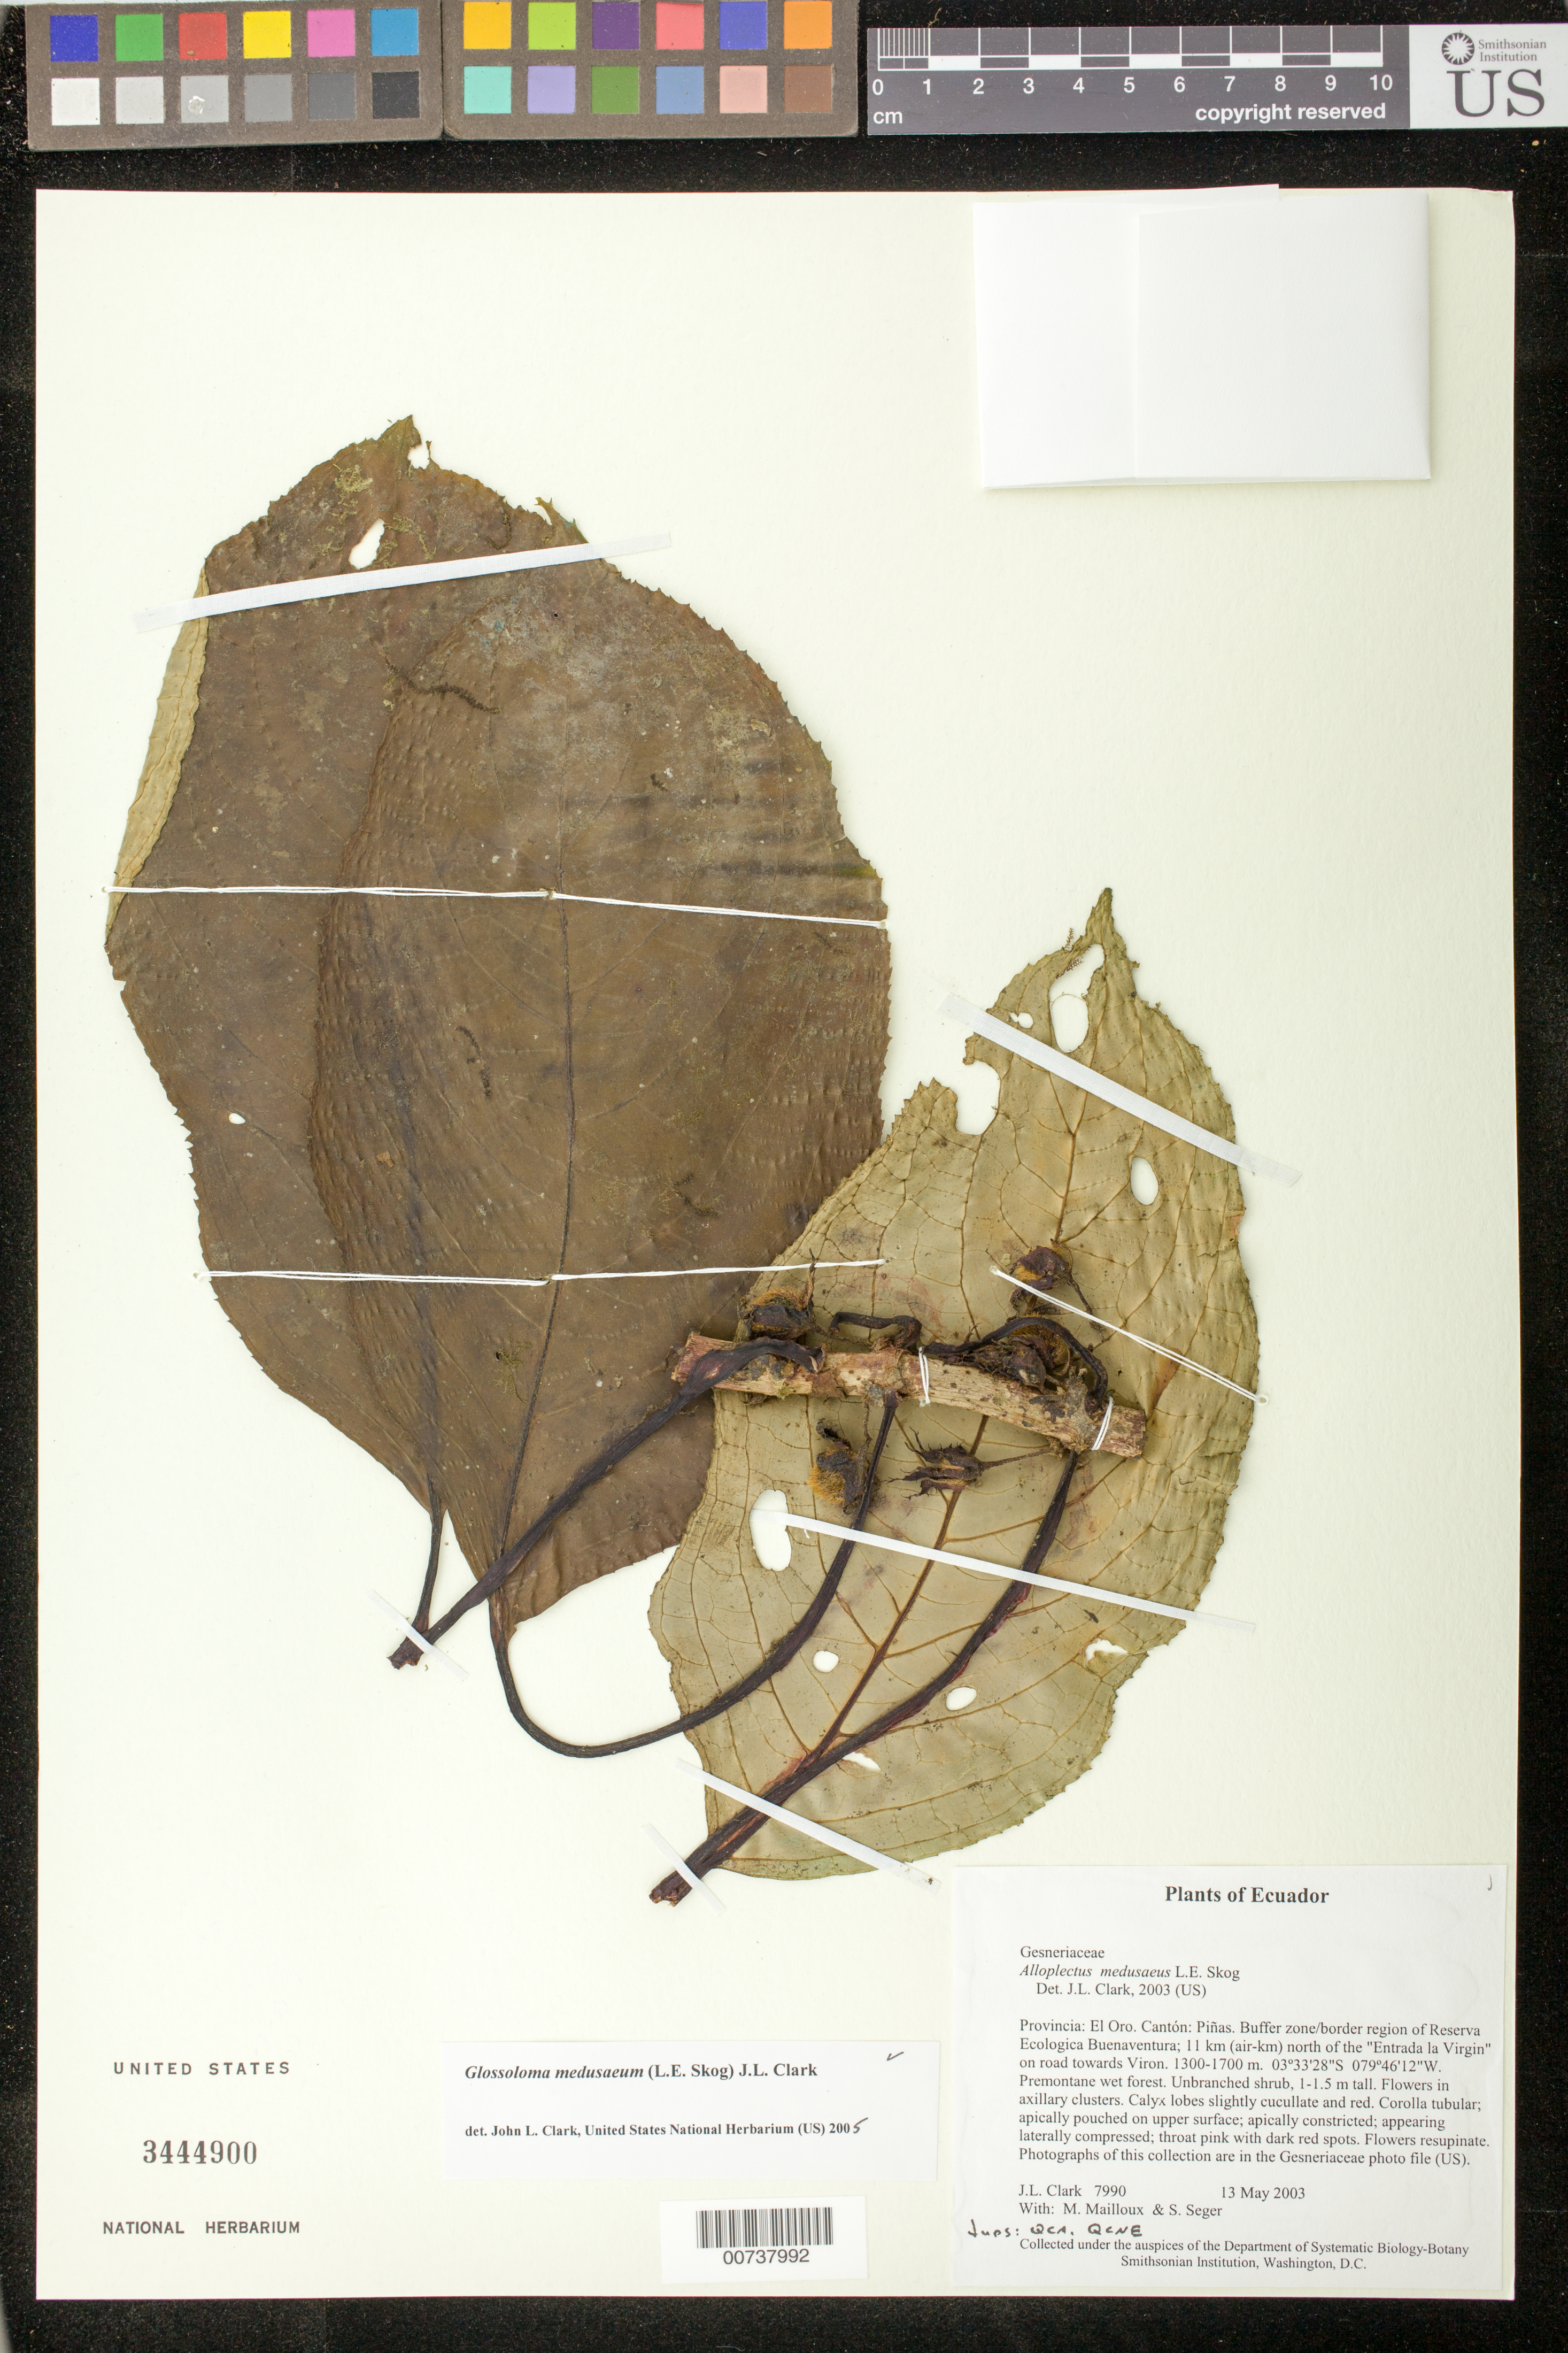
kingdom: Plantae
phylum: Tracheophyta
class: Magnoliopsida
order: Lamiales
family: Gesneriaceae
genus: Glossoloma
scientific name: Glossoloma medusaeum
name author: (L.E. Skog) J.L. Clark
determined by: Clark, J. L., (SEL), The Marie Selby Botanical Garden (UNITED STATES)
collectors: J. L. Clark, M. Mailloux & S. Seger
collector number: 7990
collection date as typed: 13 May 2003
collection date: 2003-05-13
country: Ecuador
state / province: El Oro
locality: Piñas. Buffer zone/border region of Reserva Ecologica Buenaventura; 11 km (air-km) north of the "Entrada la Virgin" on road towards Viron.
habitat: Premontane wet forest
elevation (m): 1300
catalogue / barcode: US 3444900